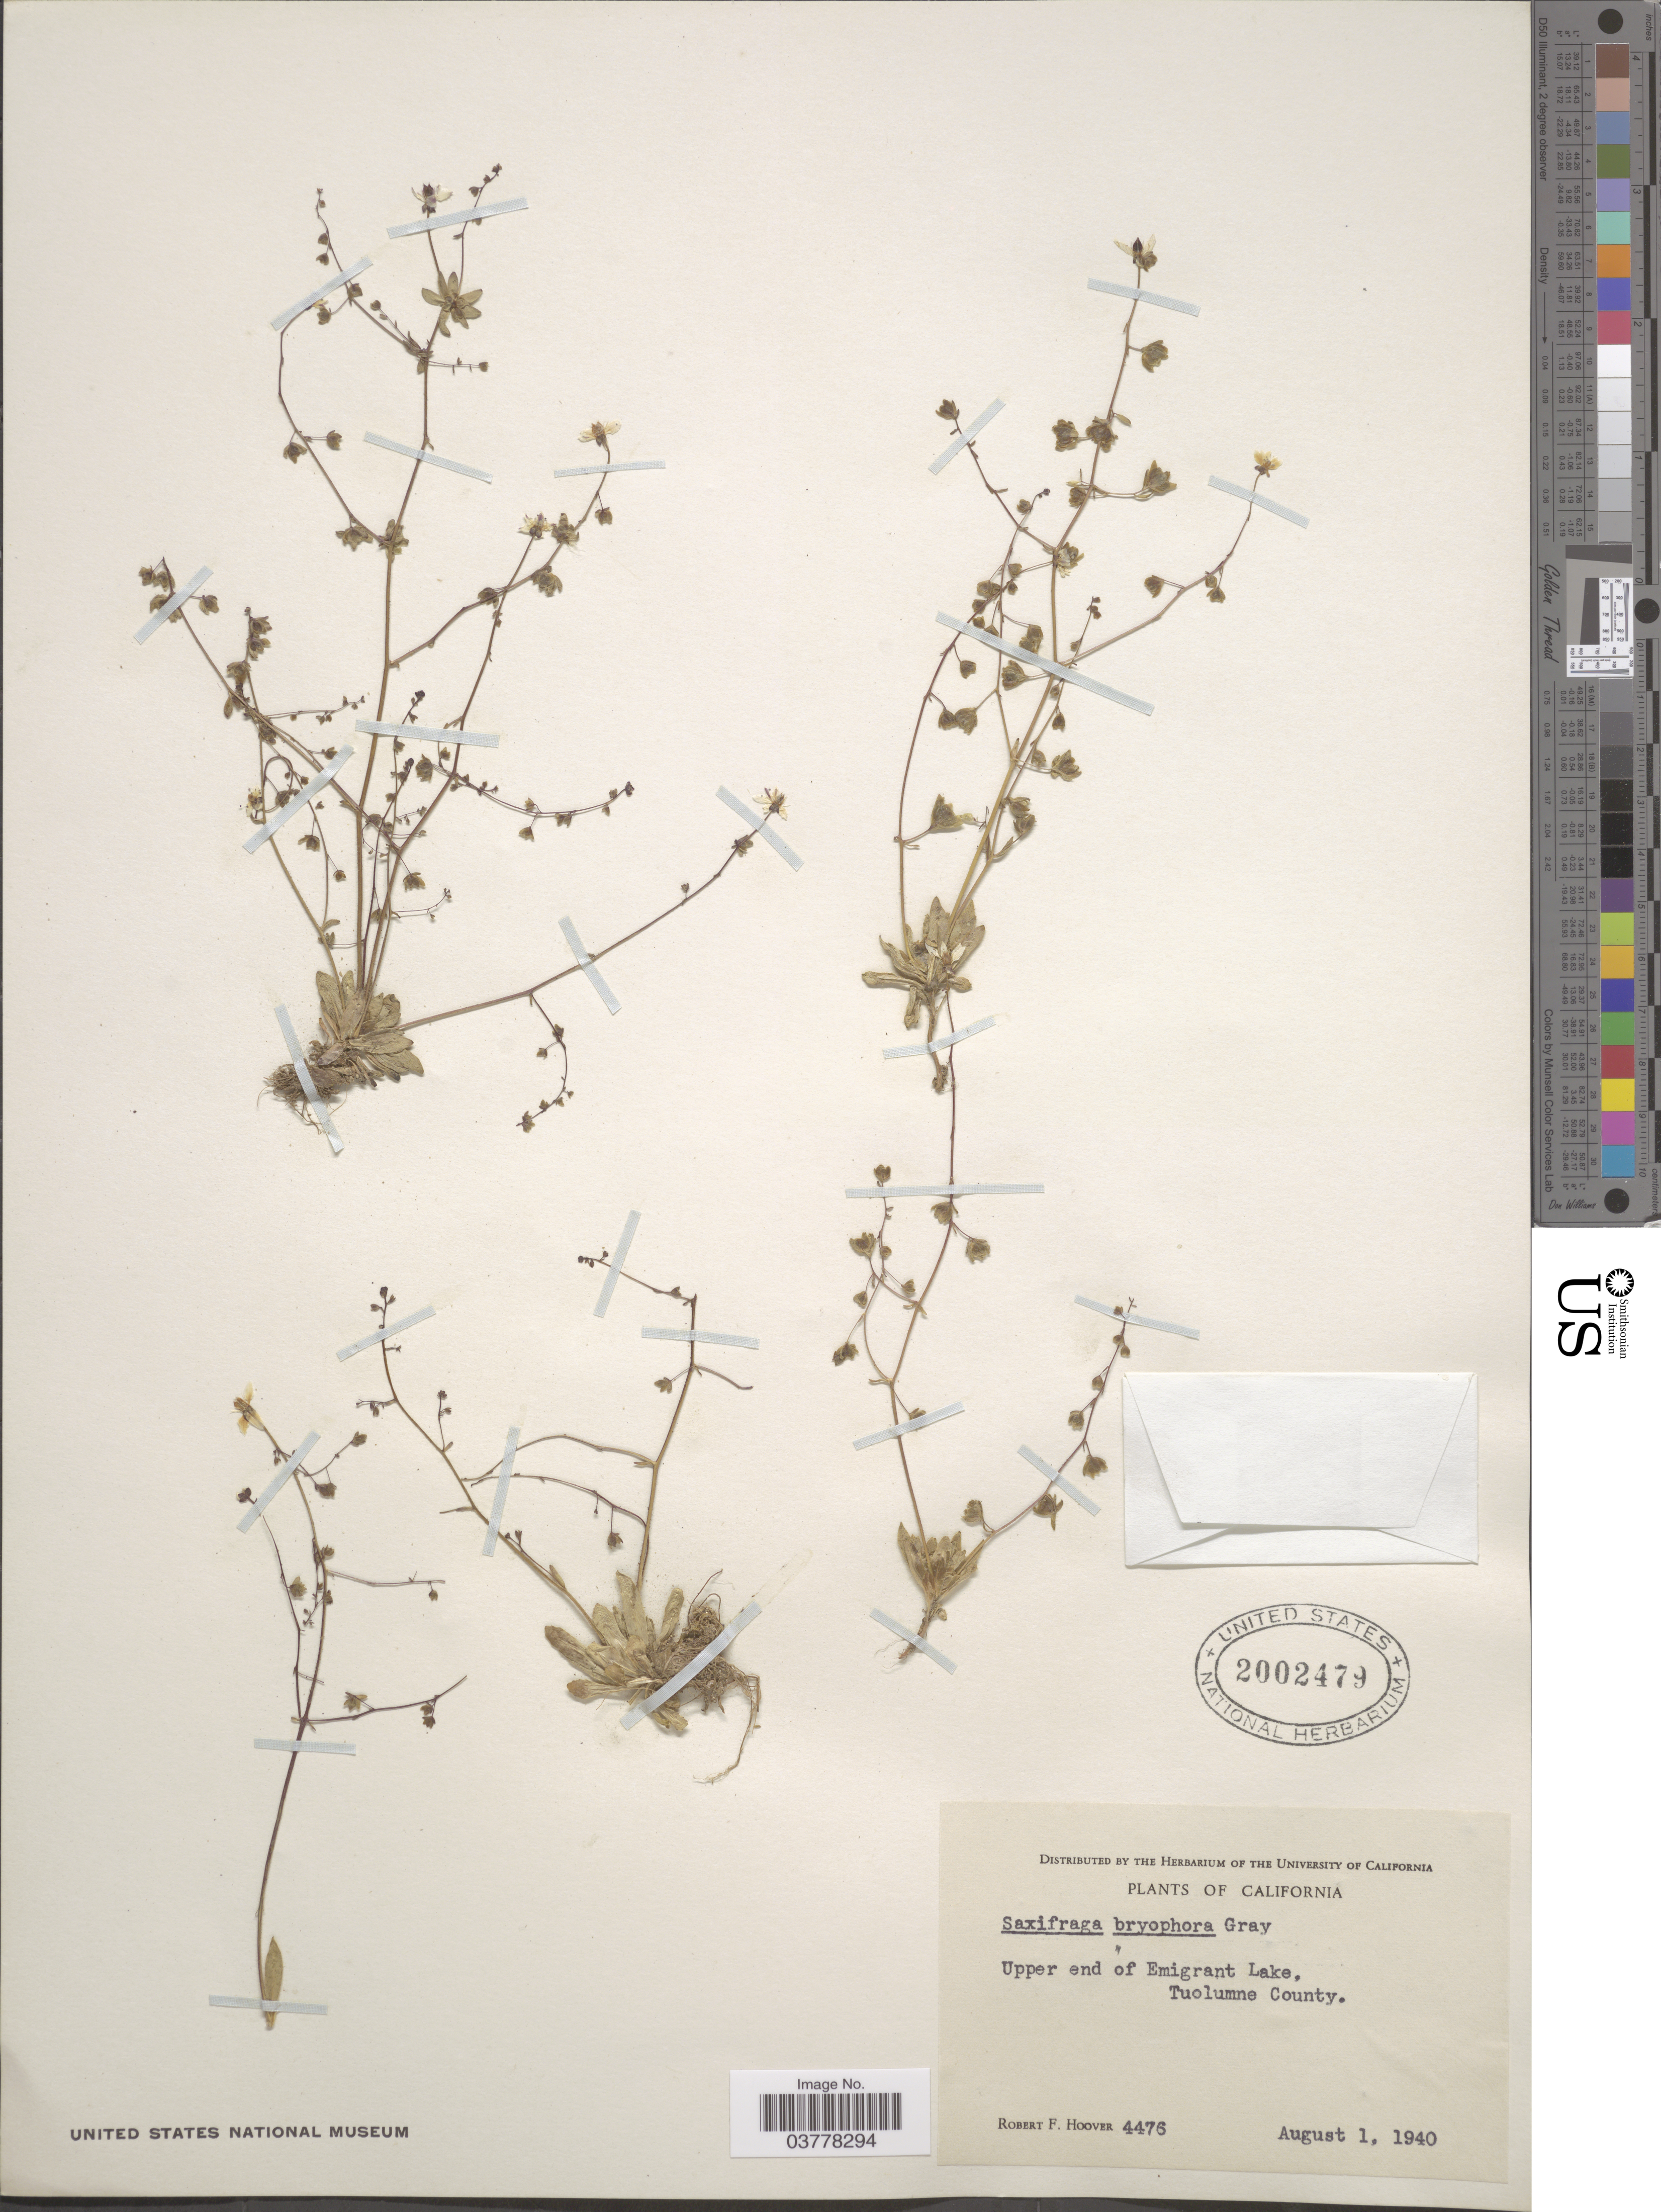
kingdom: Plantae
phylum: Tracheophyta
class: Magnoliopsida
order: Saxifragales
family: Saxifragaceae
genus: Micranthes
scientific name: Micranthes bryophora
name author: (A. Gray) Brouillet & Gornall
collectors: R. F. Hoover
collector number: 4476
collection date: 1940-08-01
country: United States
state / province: California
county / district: Tuolumne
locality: Upper end of Emigrant Lake. Tuolumne County.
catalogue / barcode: US 2002479